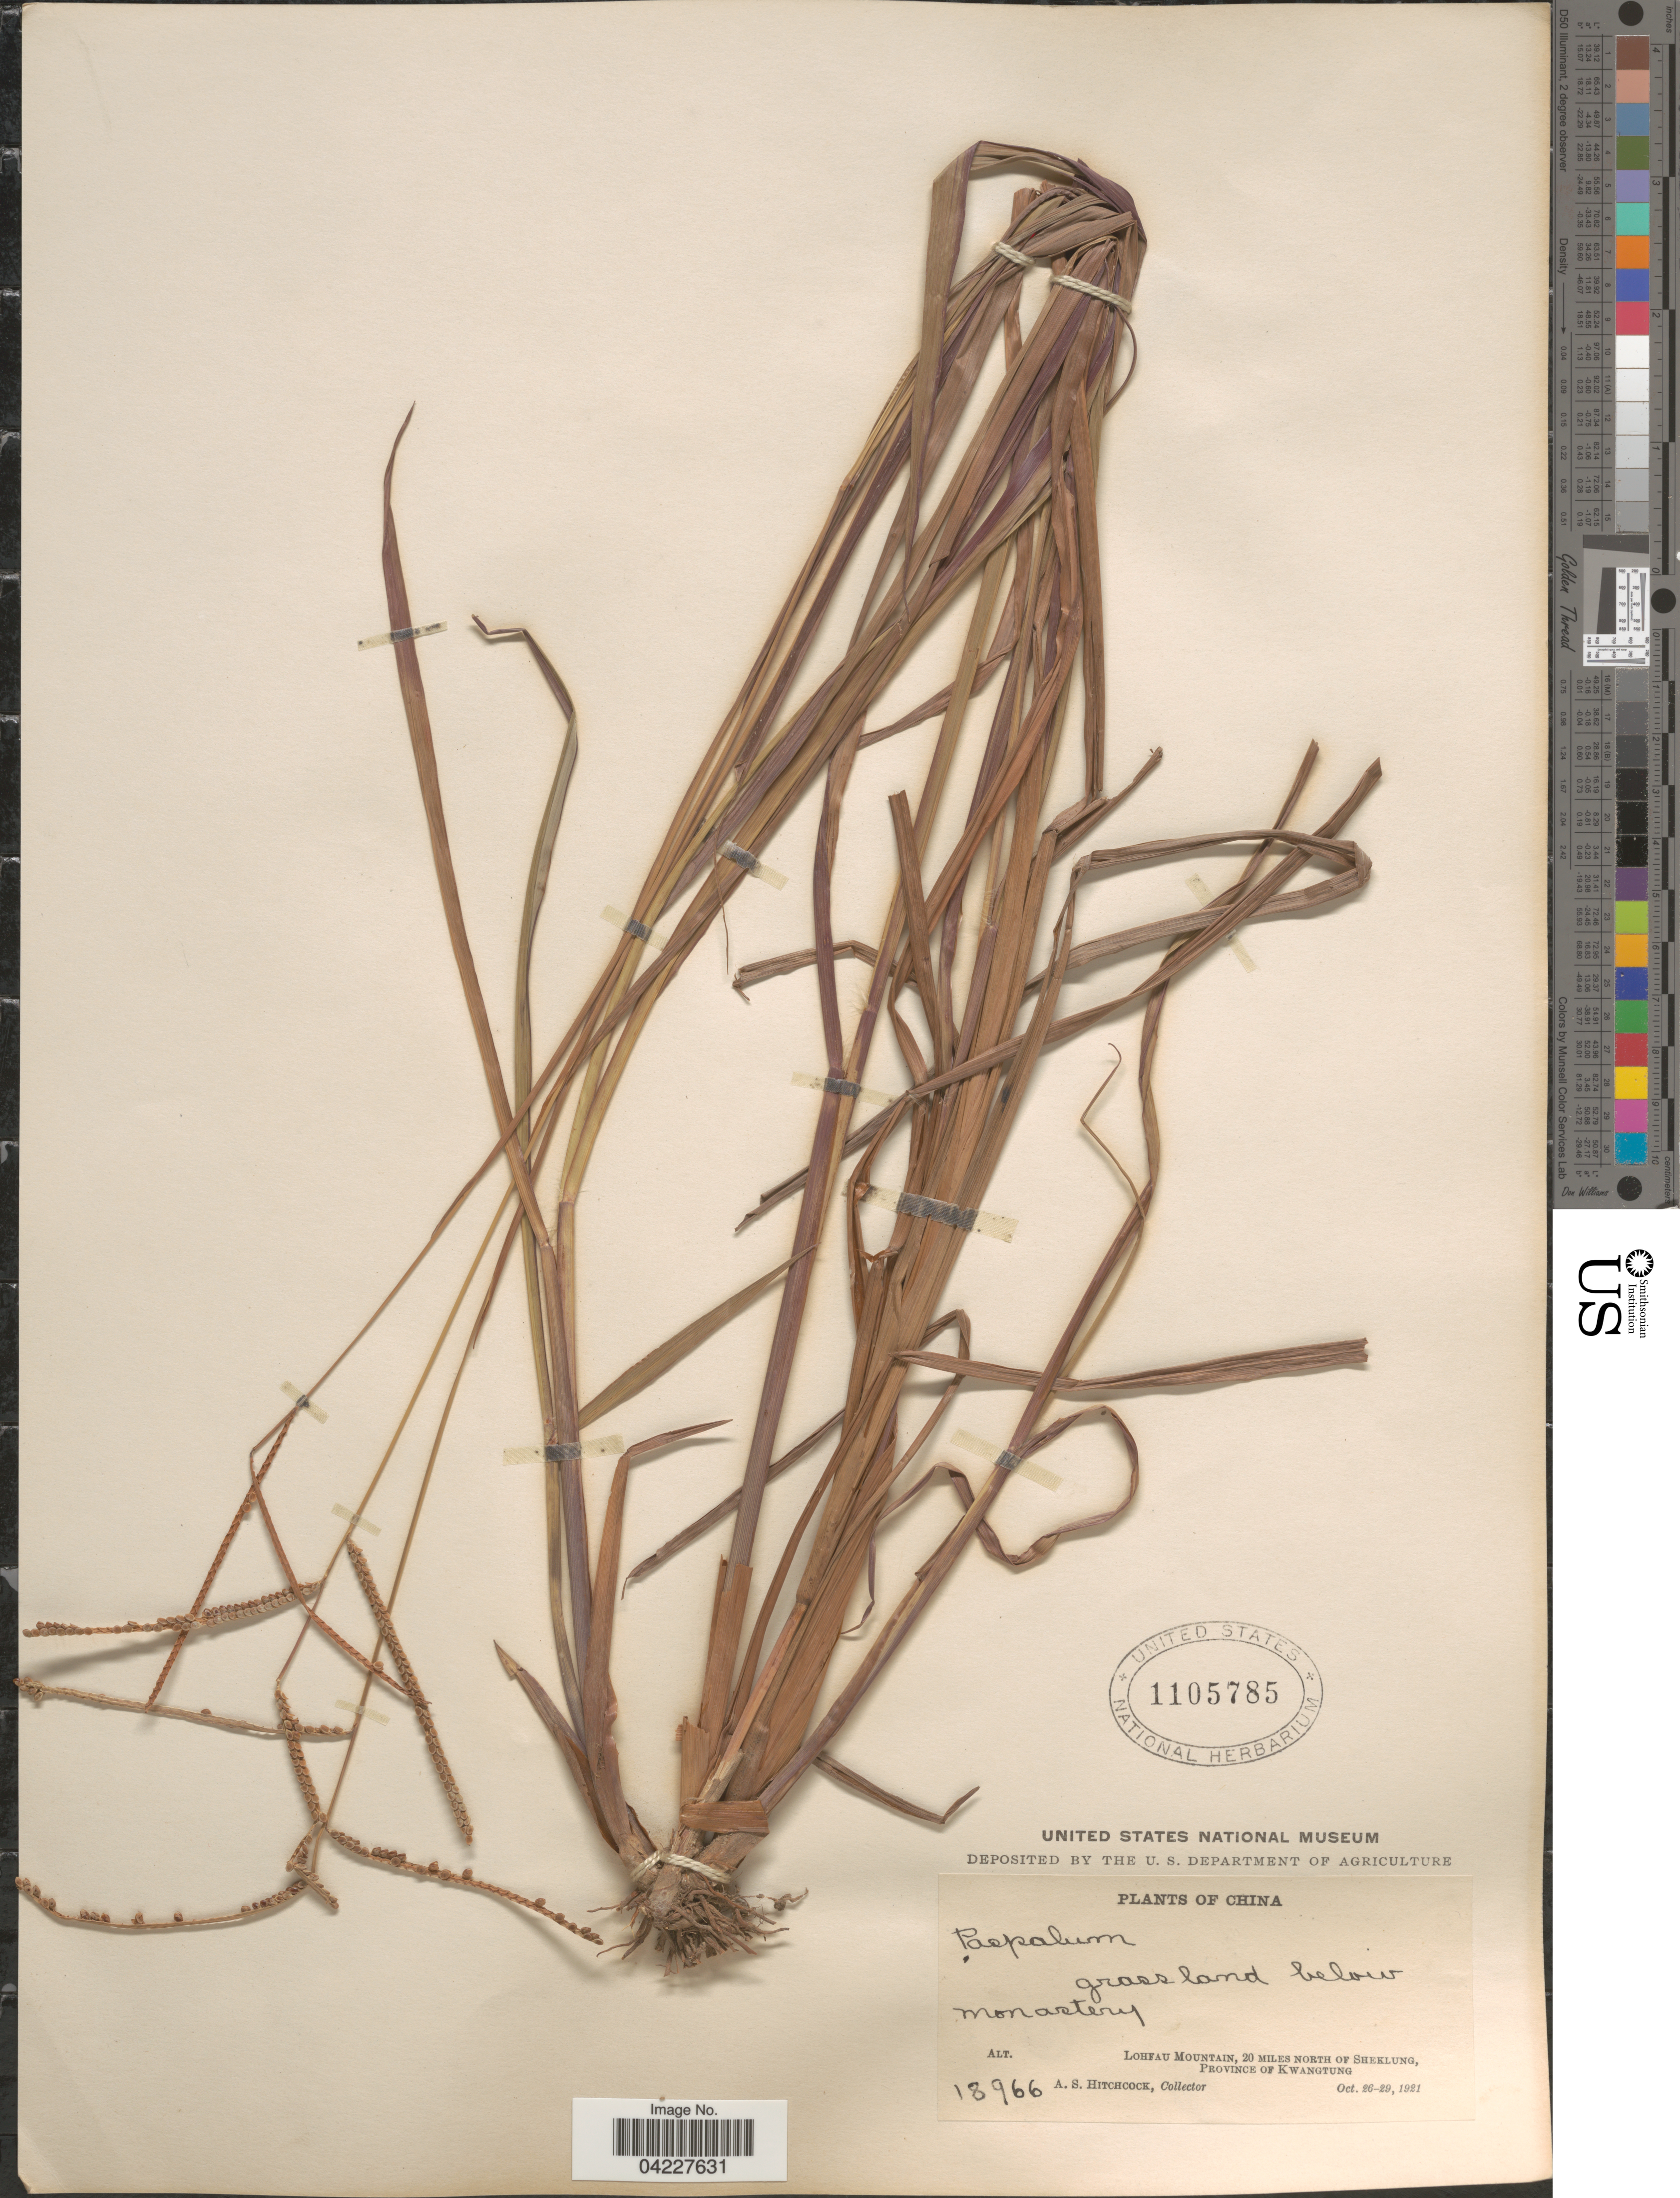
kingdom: Plantae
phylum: Tracheophyta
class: Liliopsida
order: Poales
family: Poaceae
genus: Paspalum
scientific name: Paspalum scrobiculatum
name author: L.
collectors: A. S. Hitchcock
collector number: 18966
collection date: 1921-10-26/1921-10-29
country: China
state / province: Guangdong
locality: Grassland below monastery. Lohfau Mountain, 20 Miles North Of Sheklung, Province Of Kwangtung.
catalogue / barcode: US 1105785